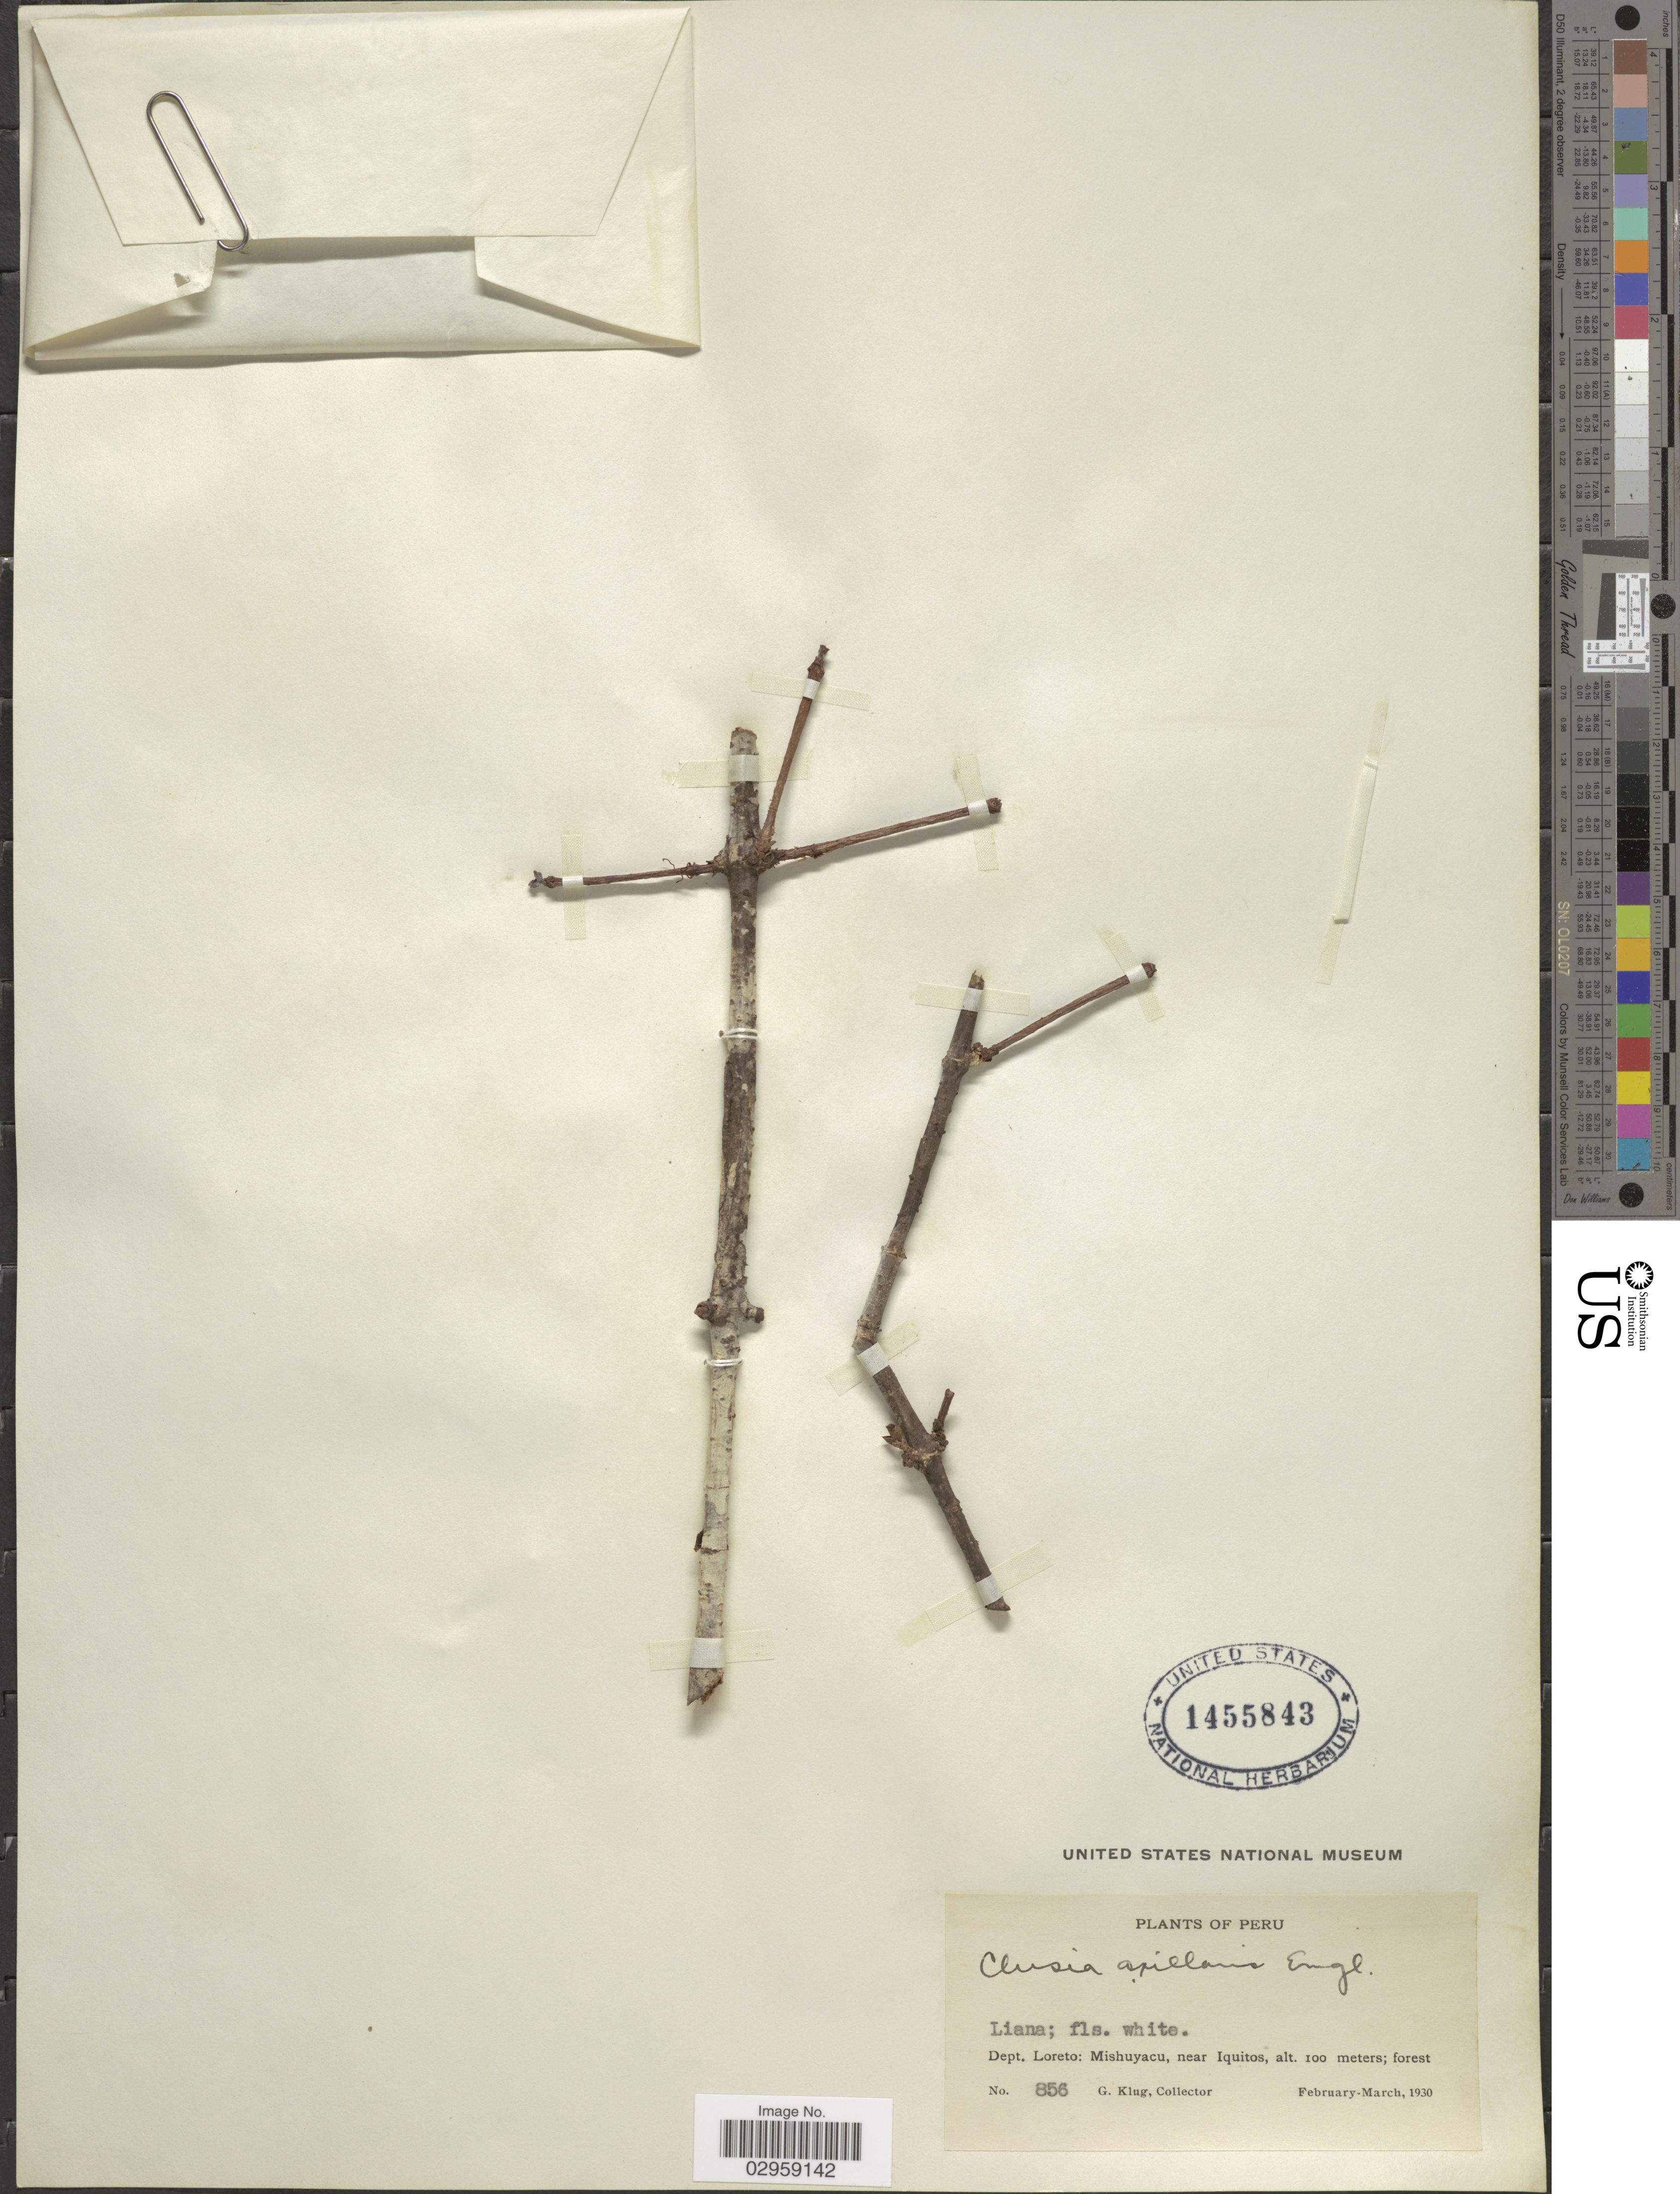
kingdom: Plantae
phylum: Tracheophyta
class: Magnoliopsida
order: Malpighiales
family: Clusiaceae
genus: Clusia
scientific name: Clusia axillaris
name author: Engl.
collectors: G. Klug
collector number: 856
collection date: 1930-02/1930-03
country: Peru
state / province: Loreto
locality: Dept. Loreto: Mishuyacu, near Iquitos.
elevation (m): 100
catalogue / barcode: US 1455843